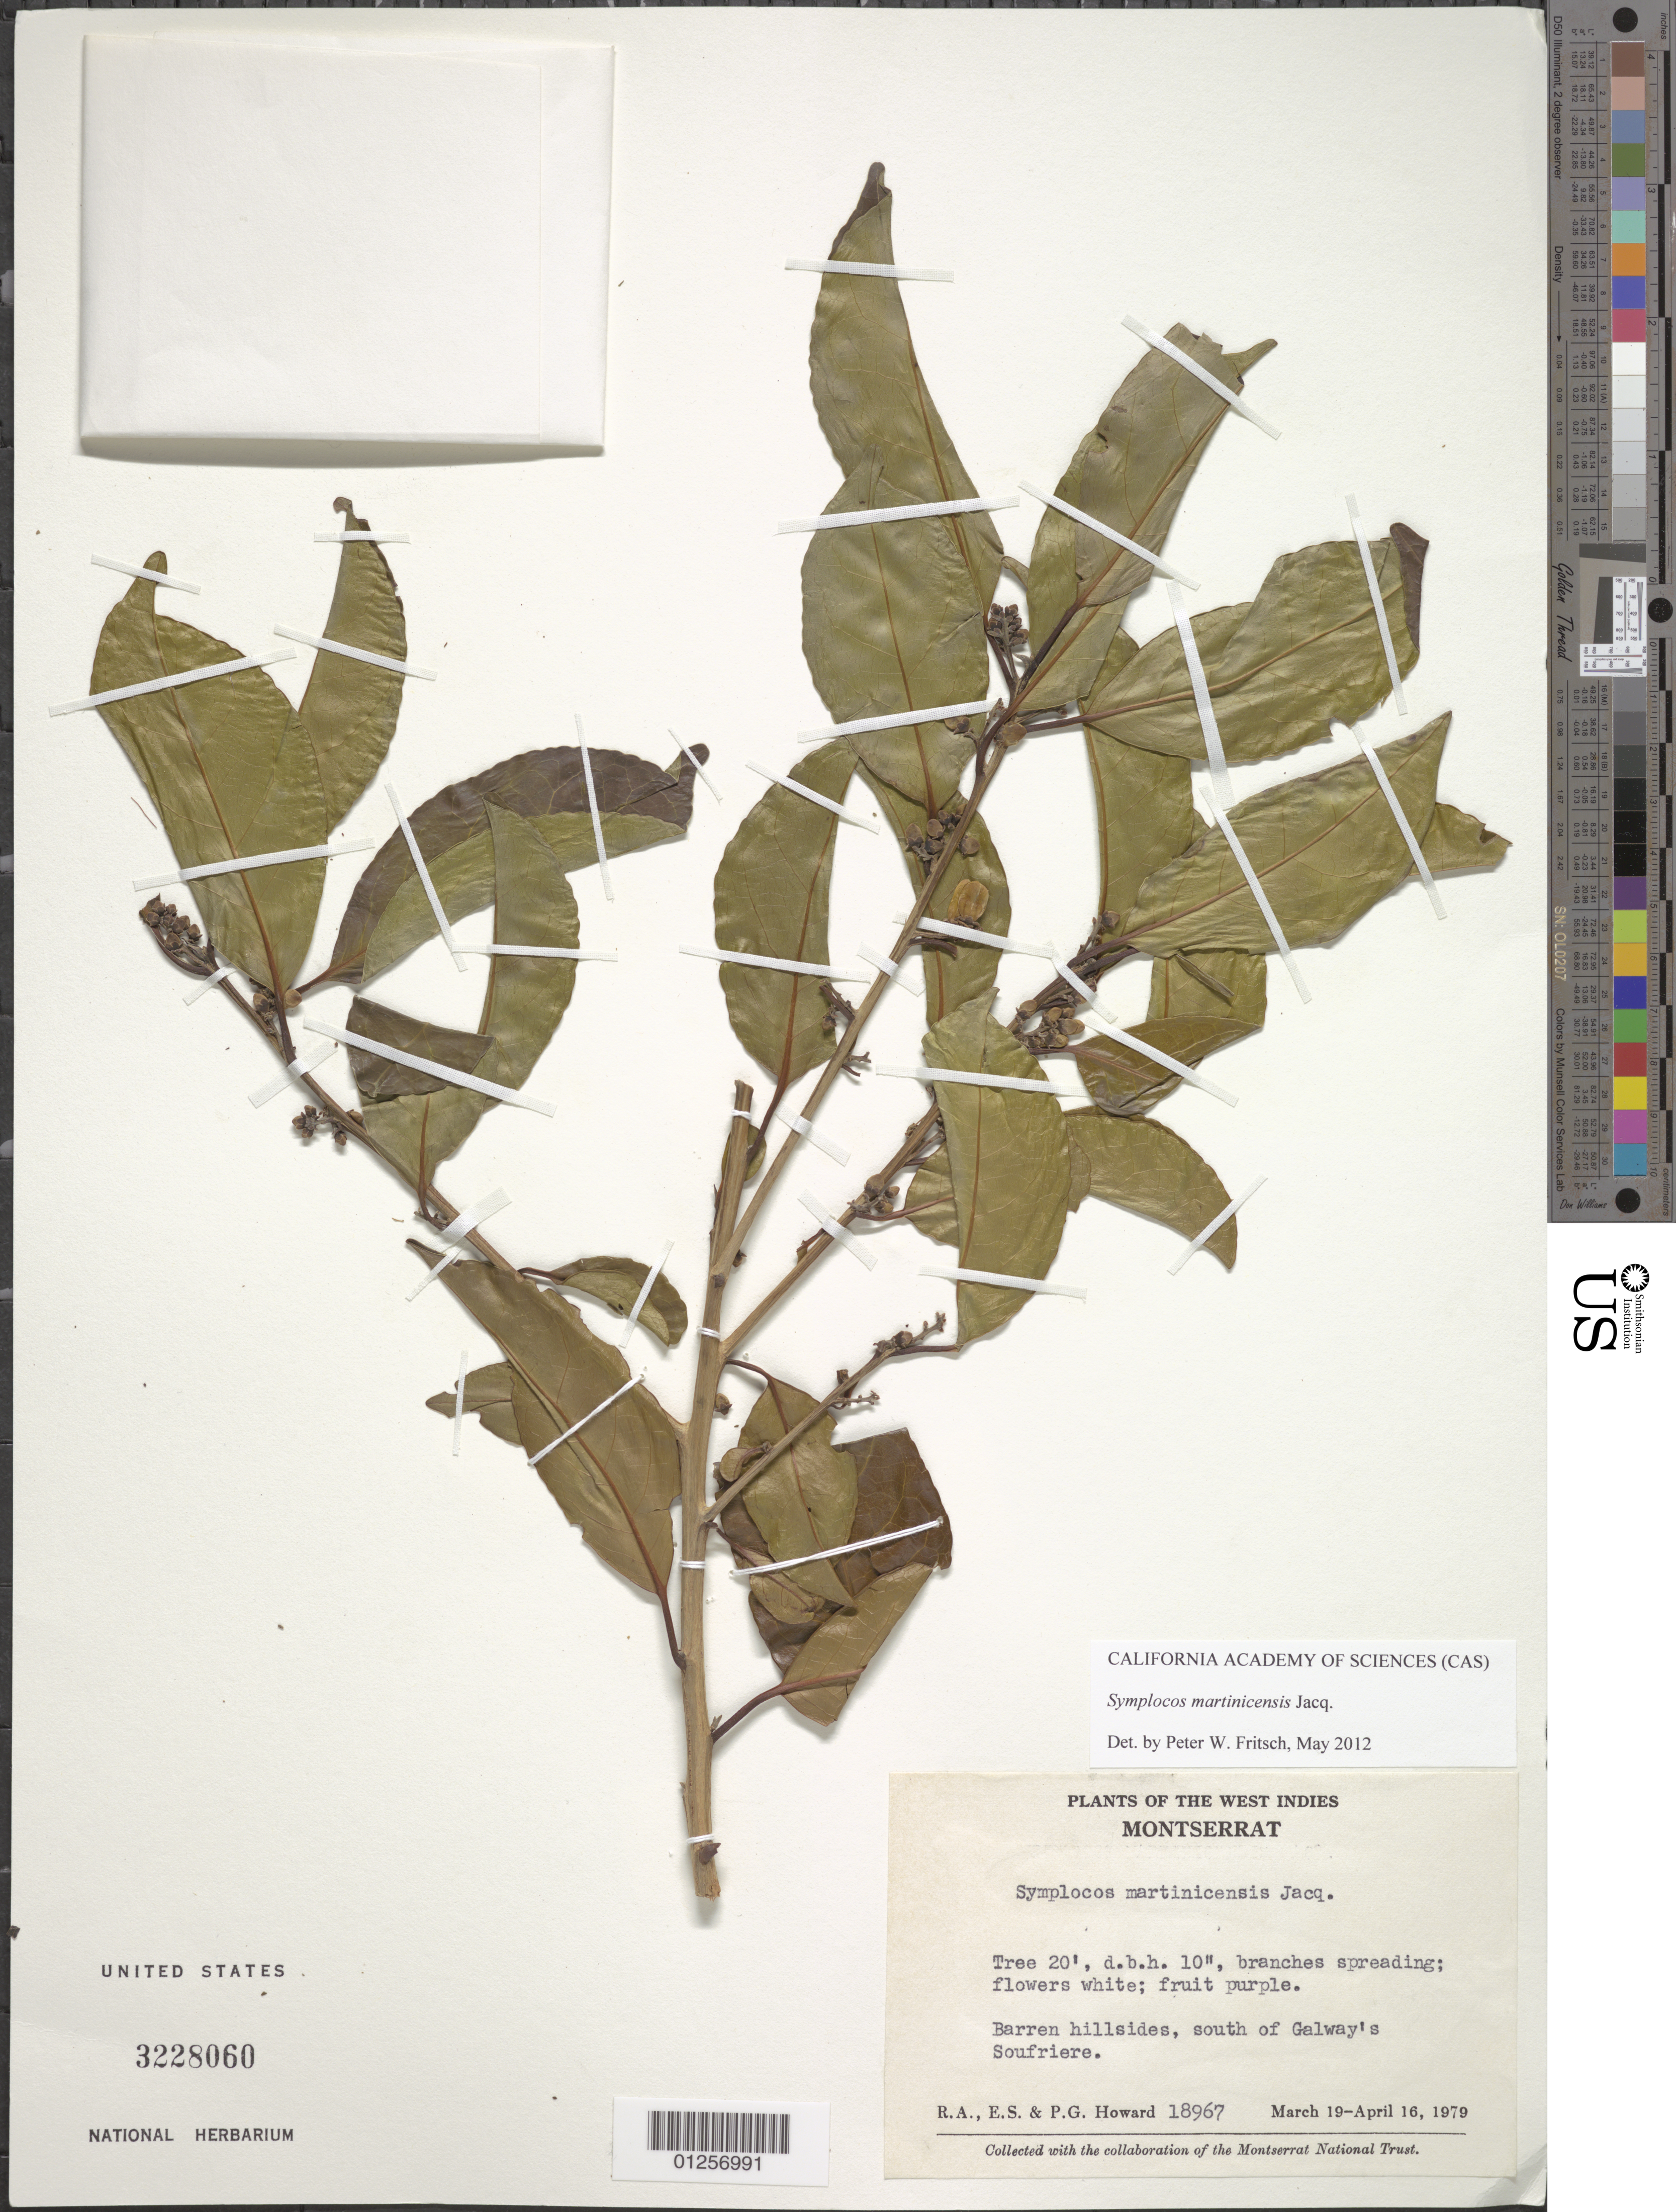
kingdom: Plantae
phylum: Tracheophyta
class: Magnoliopsida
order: Ericales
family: Symplocaceae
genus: Symplocos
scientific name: Symplocos martinicensis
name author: Jacq.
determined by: Fritsch, Peter W.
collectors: R. A. Howard, E. S. Howard & P. Howard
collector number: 18967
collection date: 1979-03-19/1979-04-16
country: Montserrat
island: Montserrat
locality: Soufriere, S of Galway's.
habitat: Barren hillsides.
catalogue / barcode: US 3228060-2